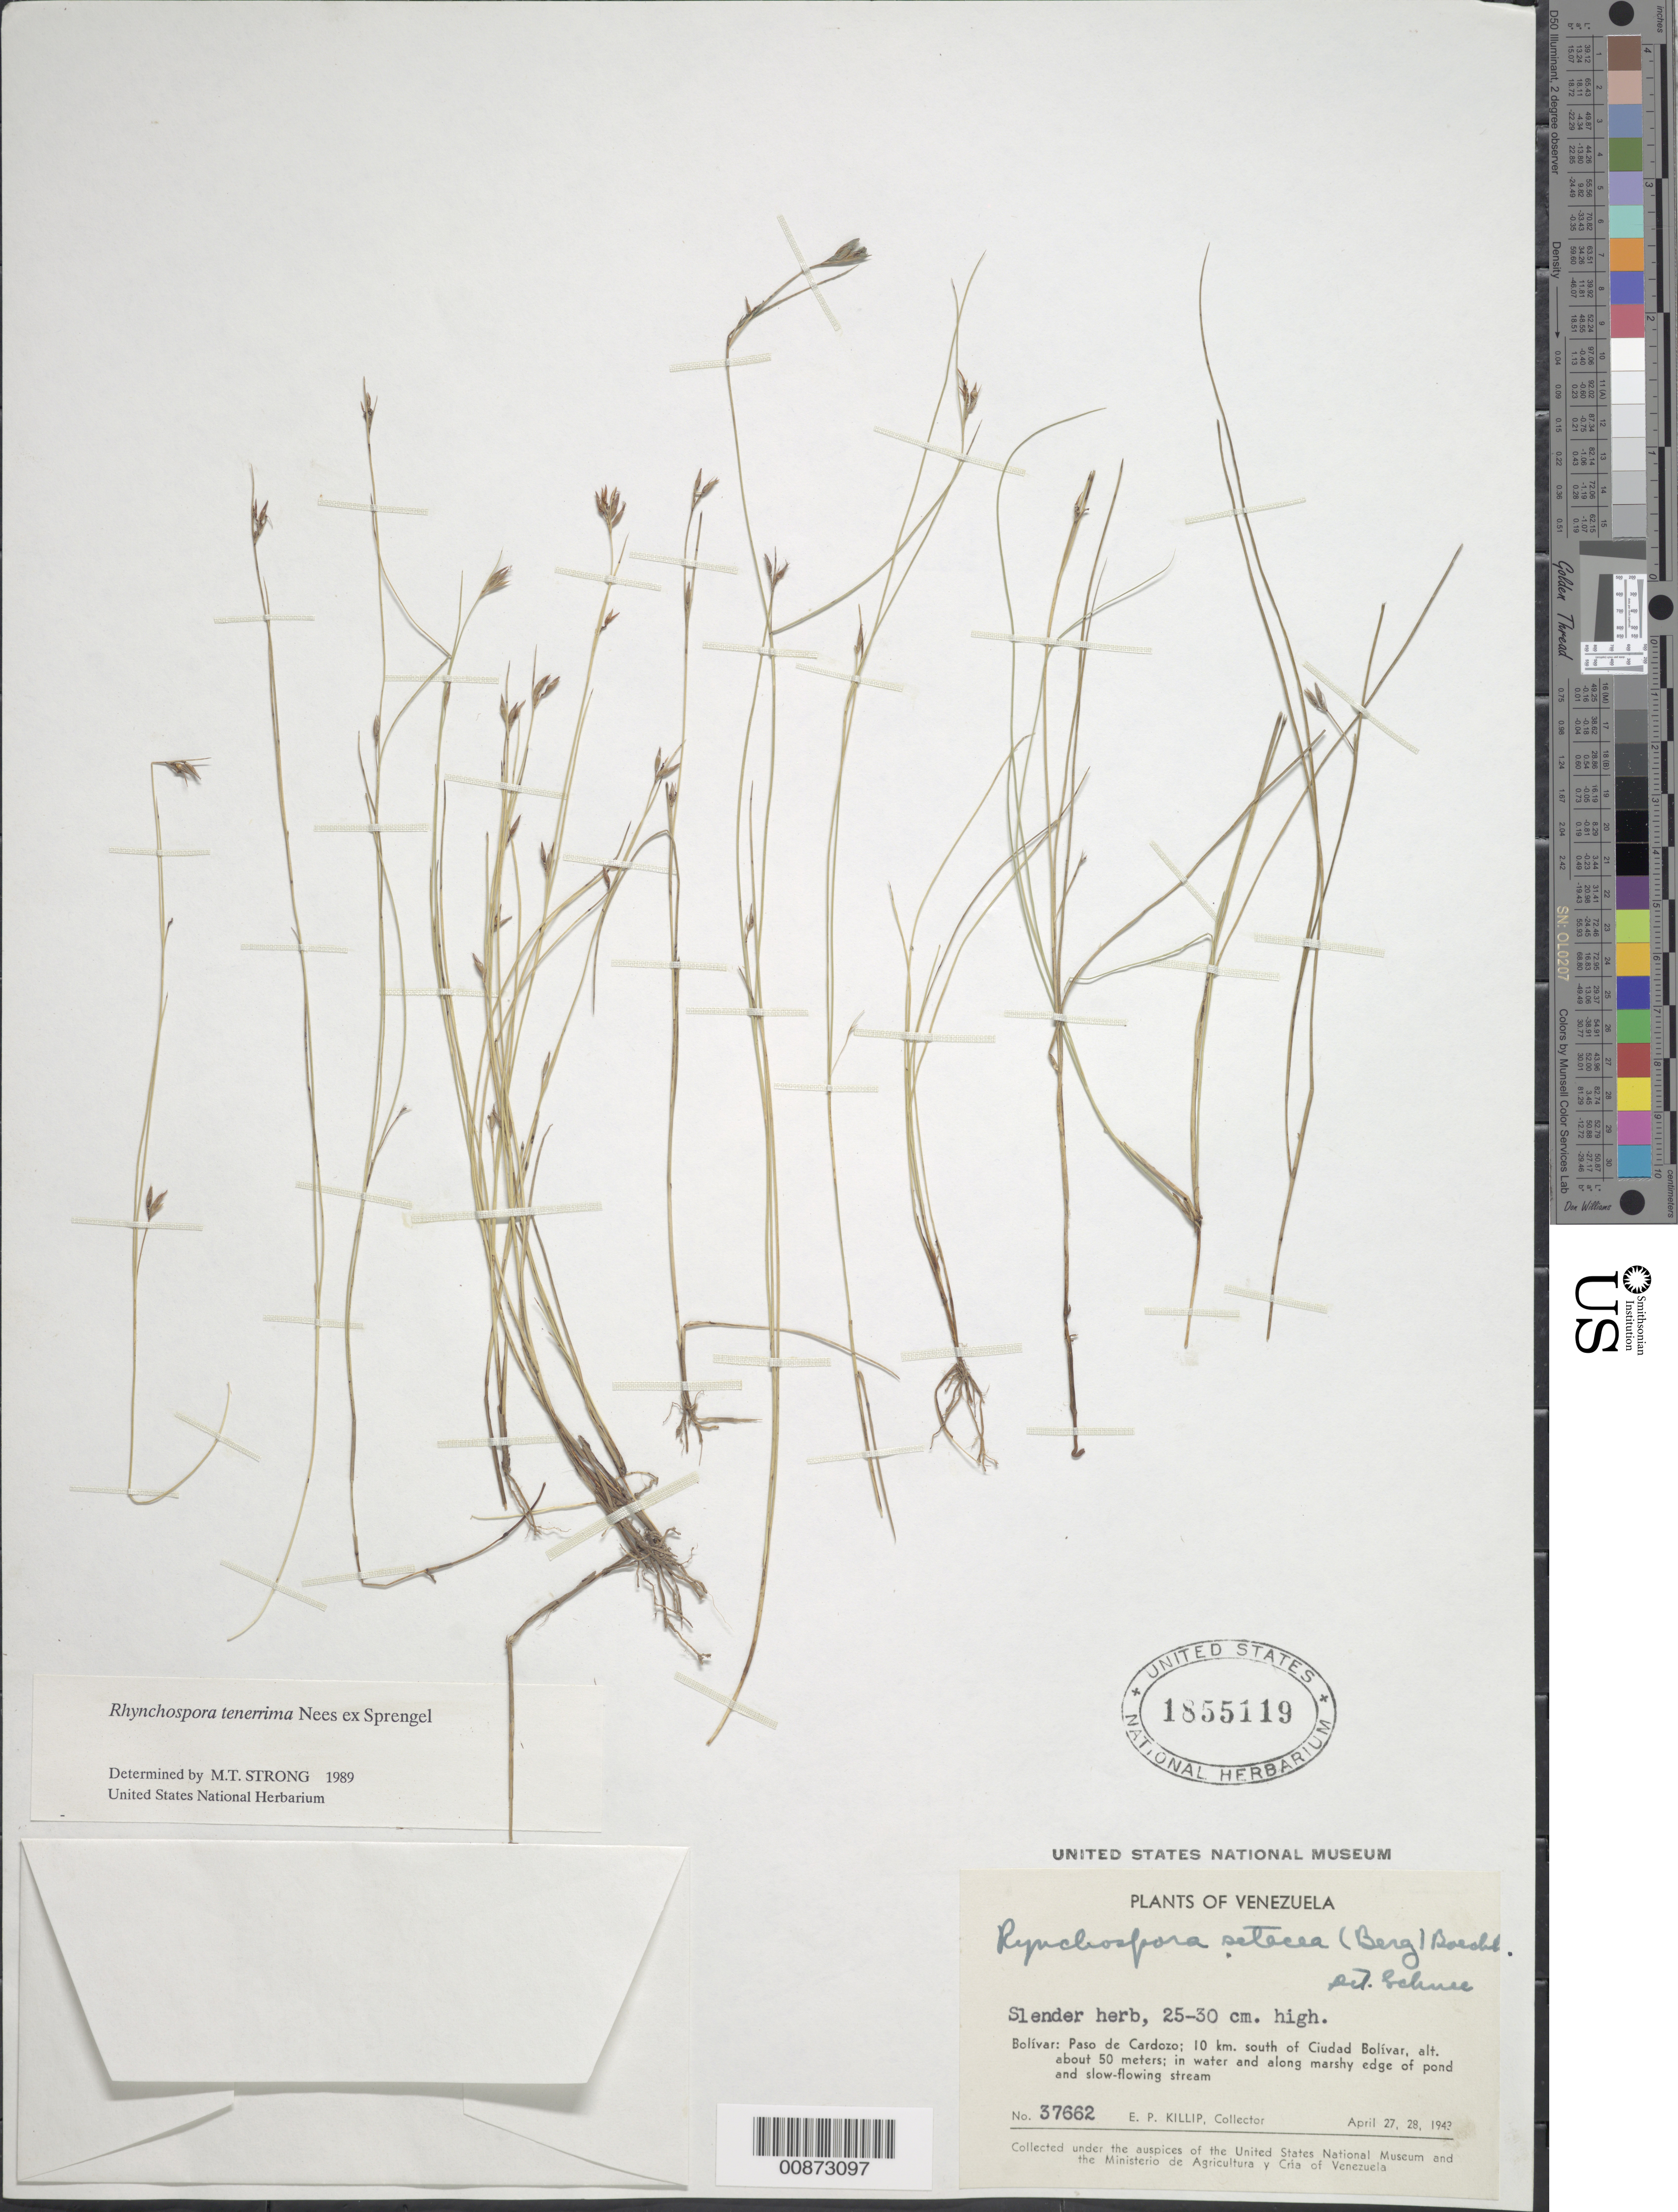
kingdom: Plantae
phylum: Tracheophyta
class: Liliopsida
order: Poales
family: Cyperaceae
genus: Rhynchospora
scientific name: Rhynchospora tenerrima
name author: Nees ex Spreng.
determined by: Strong, M. T., (US), Smithsonian Institution - National Museum of Natural History (UNITED STATES)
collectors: E. P. Killip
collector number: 37662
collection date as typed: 27-Apr-43 to 28-Apr-43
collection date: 1943-04-27/1943-04-28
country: Venezuela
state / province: Bolívar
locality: Paso de Cardozo; 10 km south of Ciudad Bolívar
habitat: In water and along marshy edge of pond and slow-flowing stream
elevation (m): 50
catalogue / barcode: US 37662